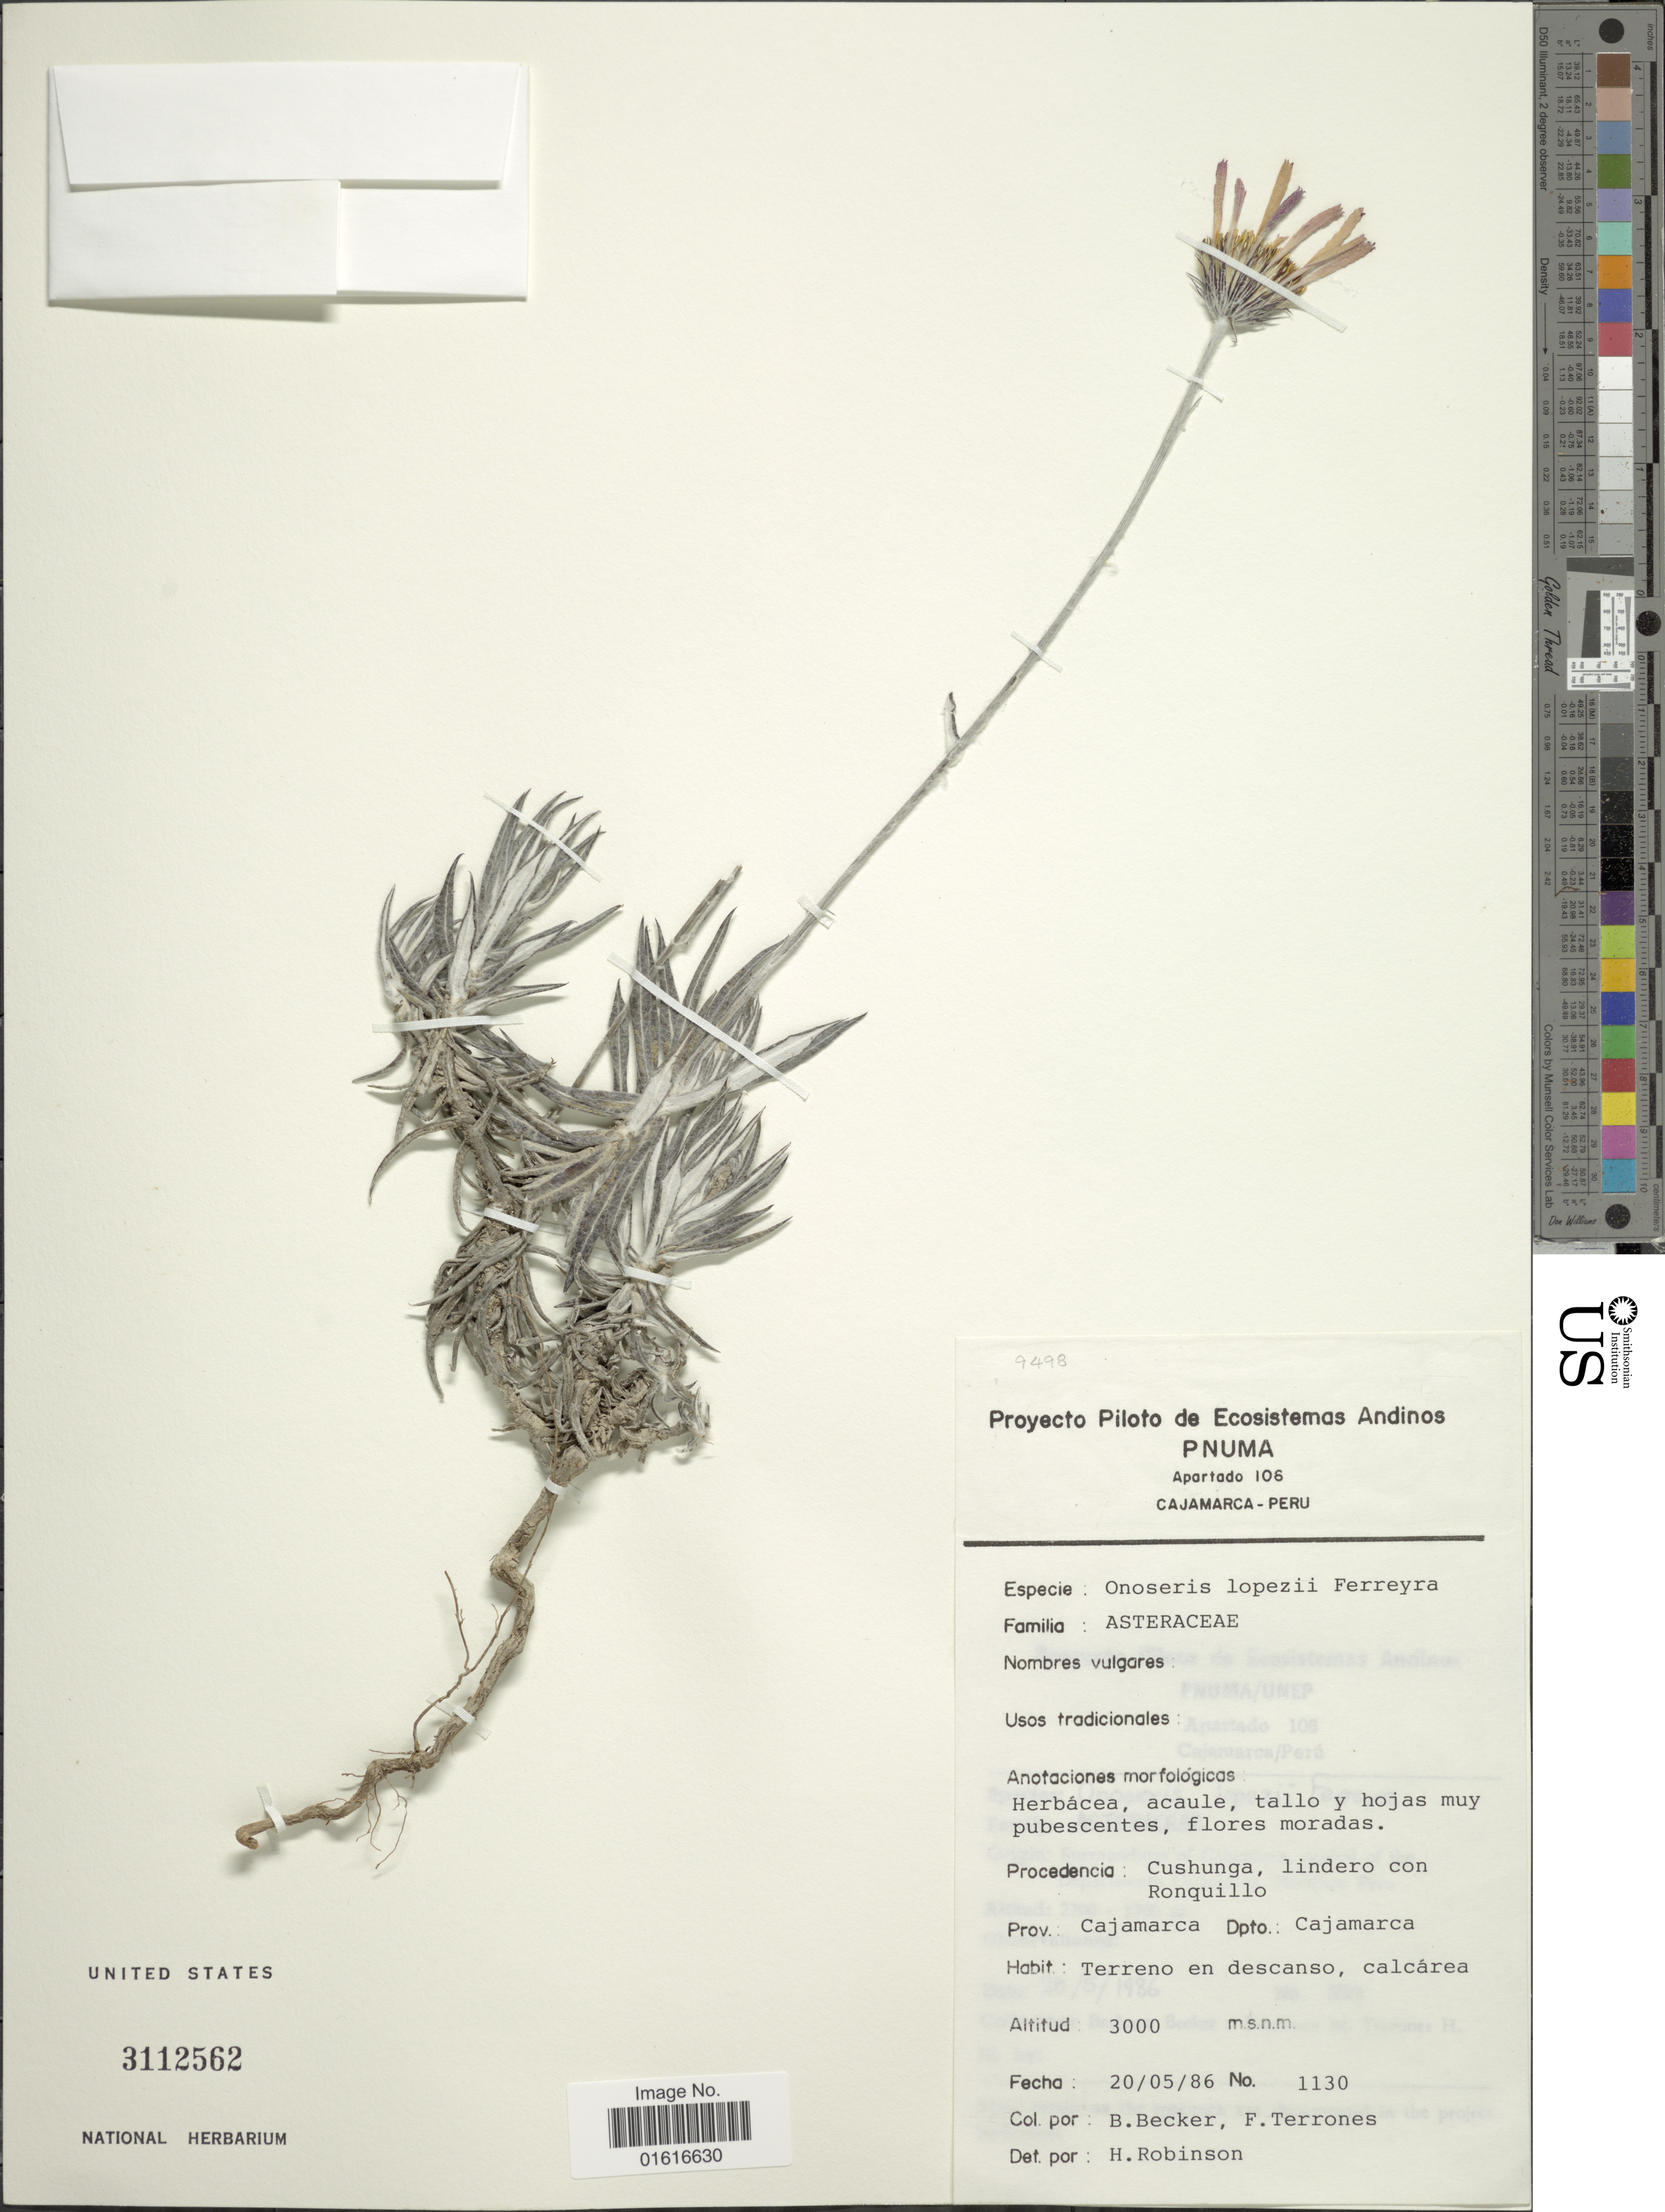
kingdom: Plantae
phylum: Tracheophyta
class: Magnoliopsida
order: Asterales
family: Asteraceae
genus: Onoseris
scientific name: Onoseris lopezii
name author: Ferreyra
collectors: B. Becker & F. Terrones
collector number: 1130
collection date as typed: Transcribed d/m/y: 20/5/86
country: Peru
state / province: Cajamarca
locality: Procedencia: Cushunga, linderoi con Ronquillo, Dpto. Cajamarco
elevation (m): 3000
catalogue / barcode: US 3112562